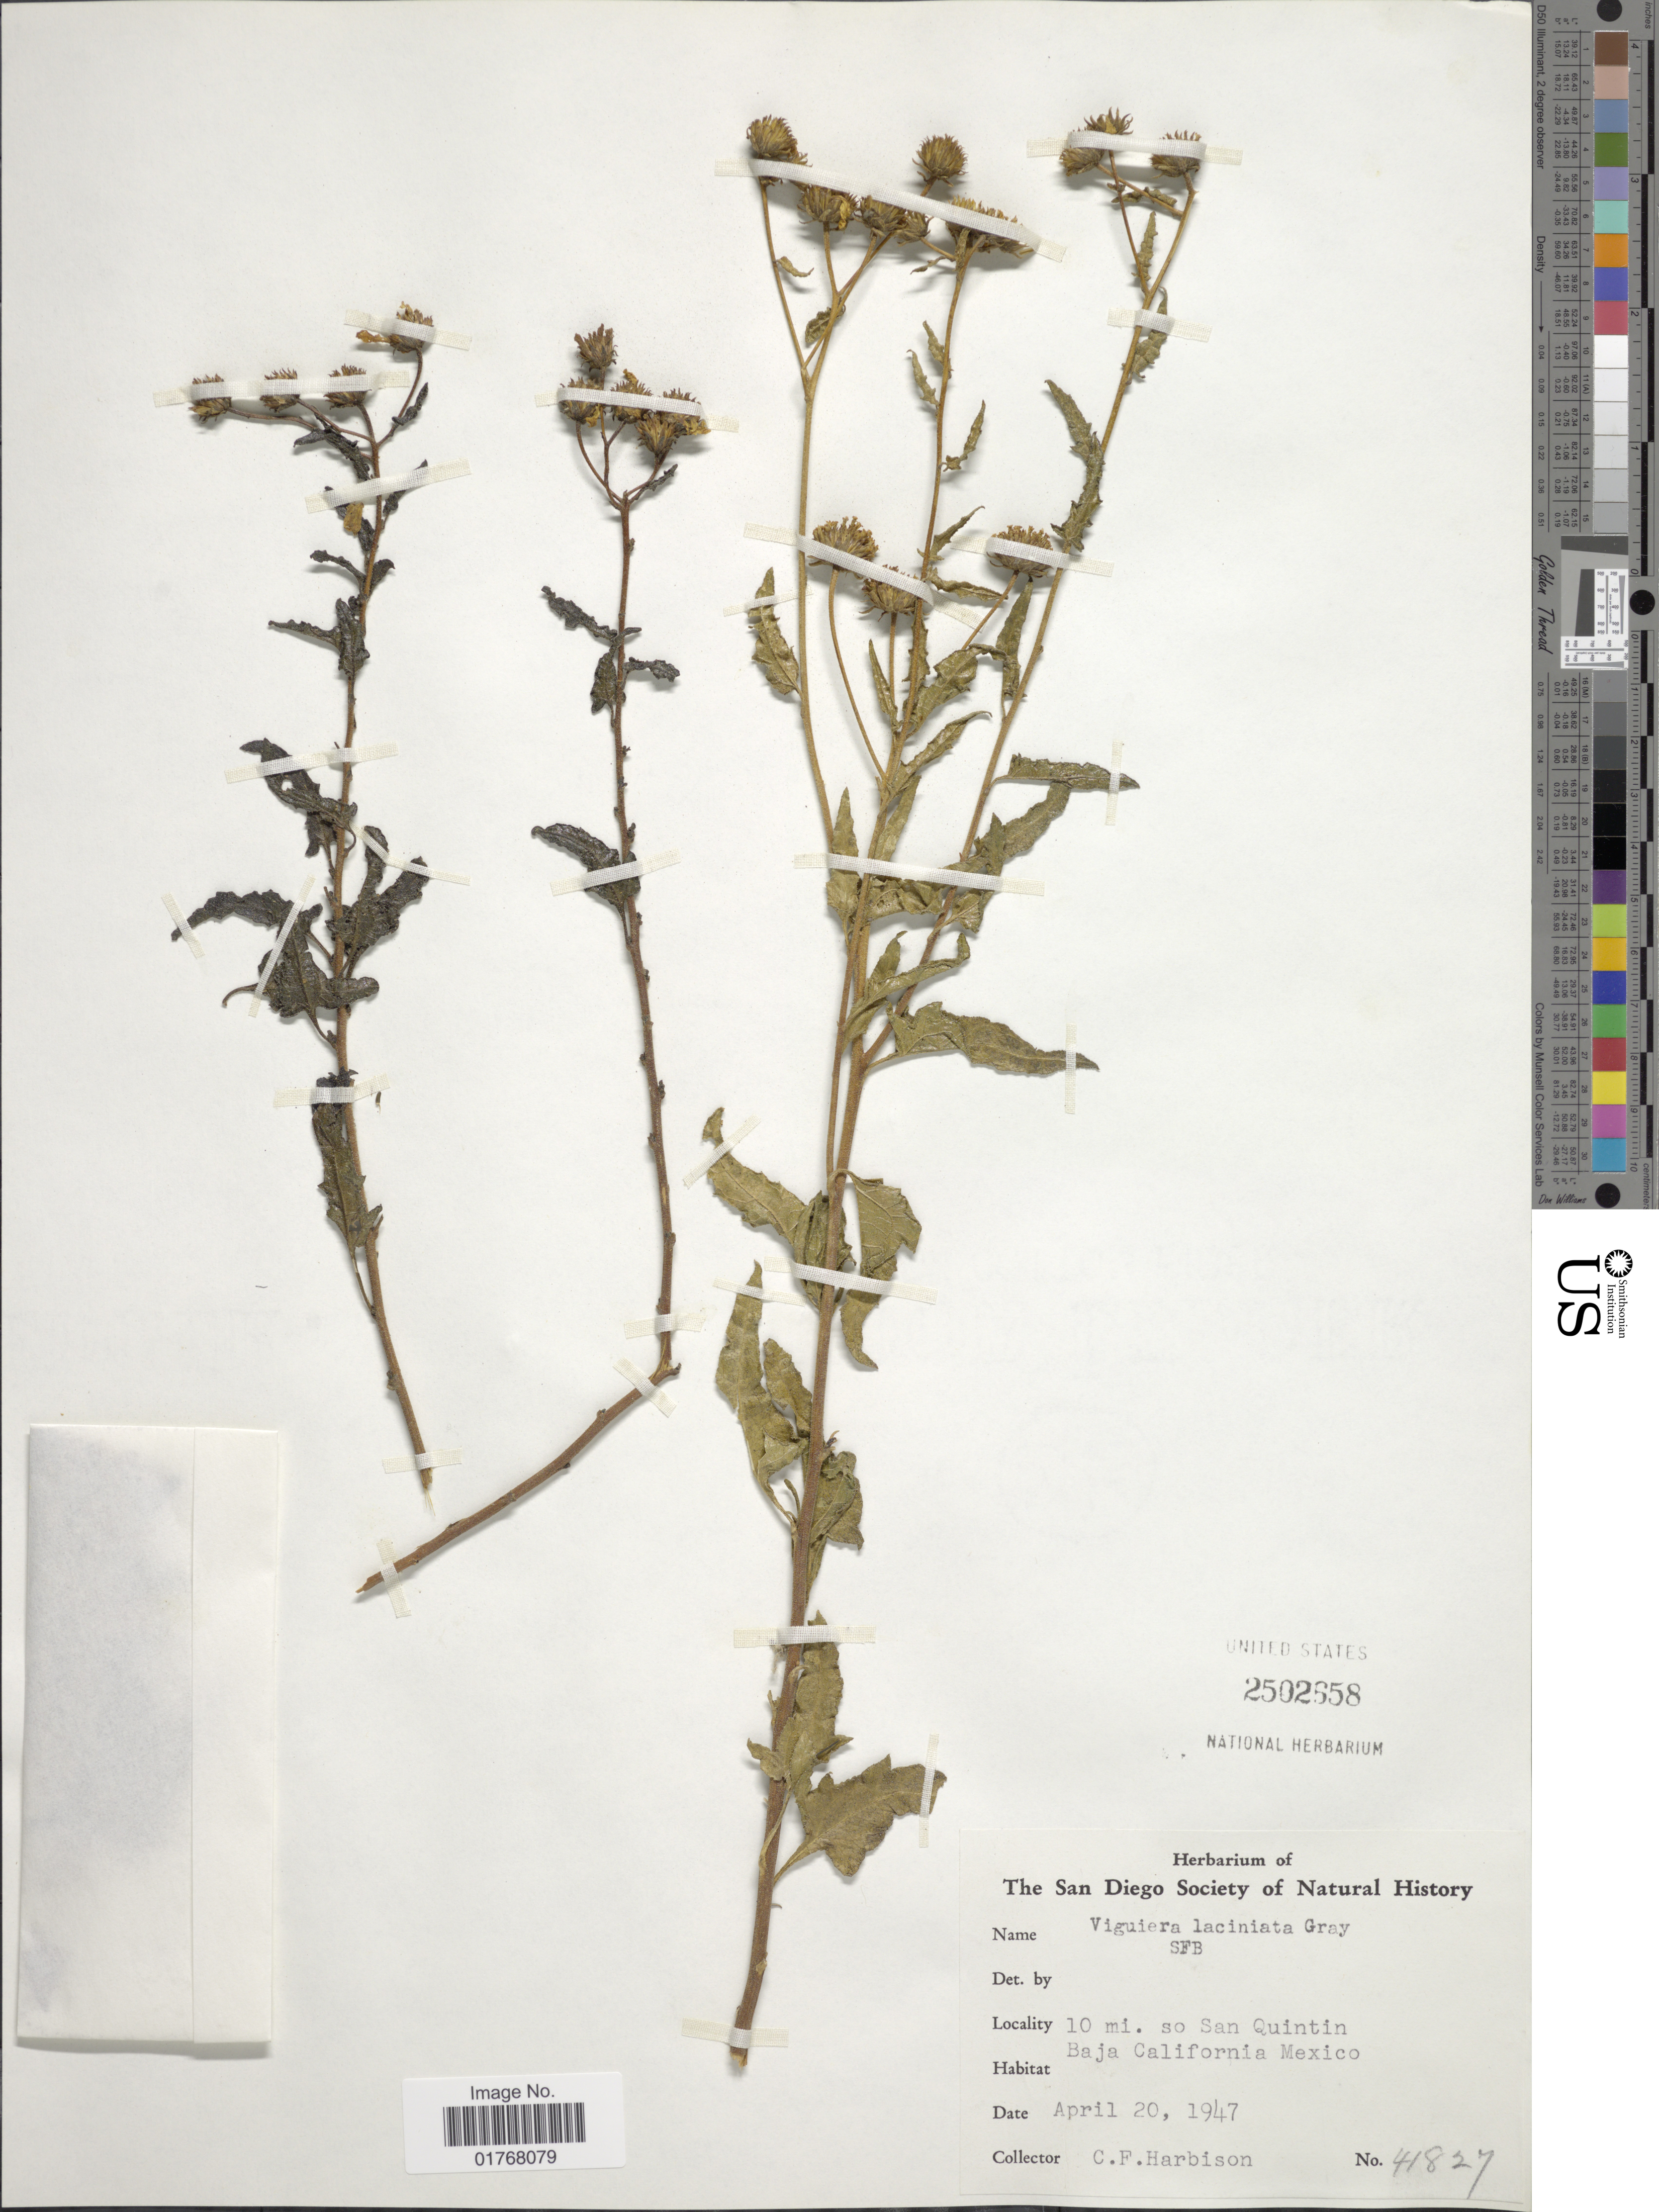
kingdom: Plantae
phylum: Tracheophyta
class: Magnoliopsida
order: Asterales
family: Asteraceae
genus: Viguiera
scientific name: Viguiera laciniata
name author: A. Gray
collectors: C. F. Harbison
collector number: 41827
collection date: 1947-04-20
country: Mexico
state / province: Baja California Sur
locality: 10 mi so San Quintin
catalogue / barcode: US 2502658